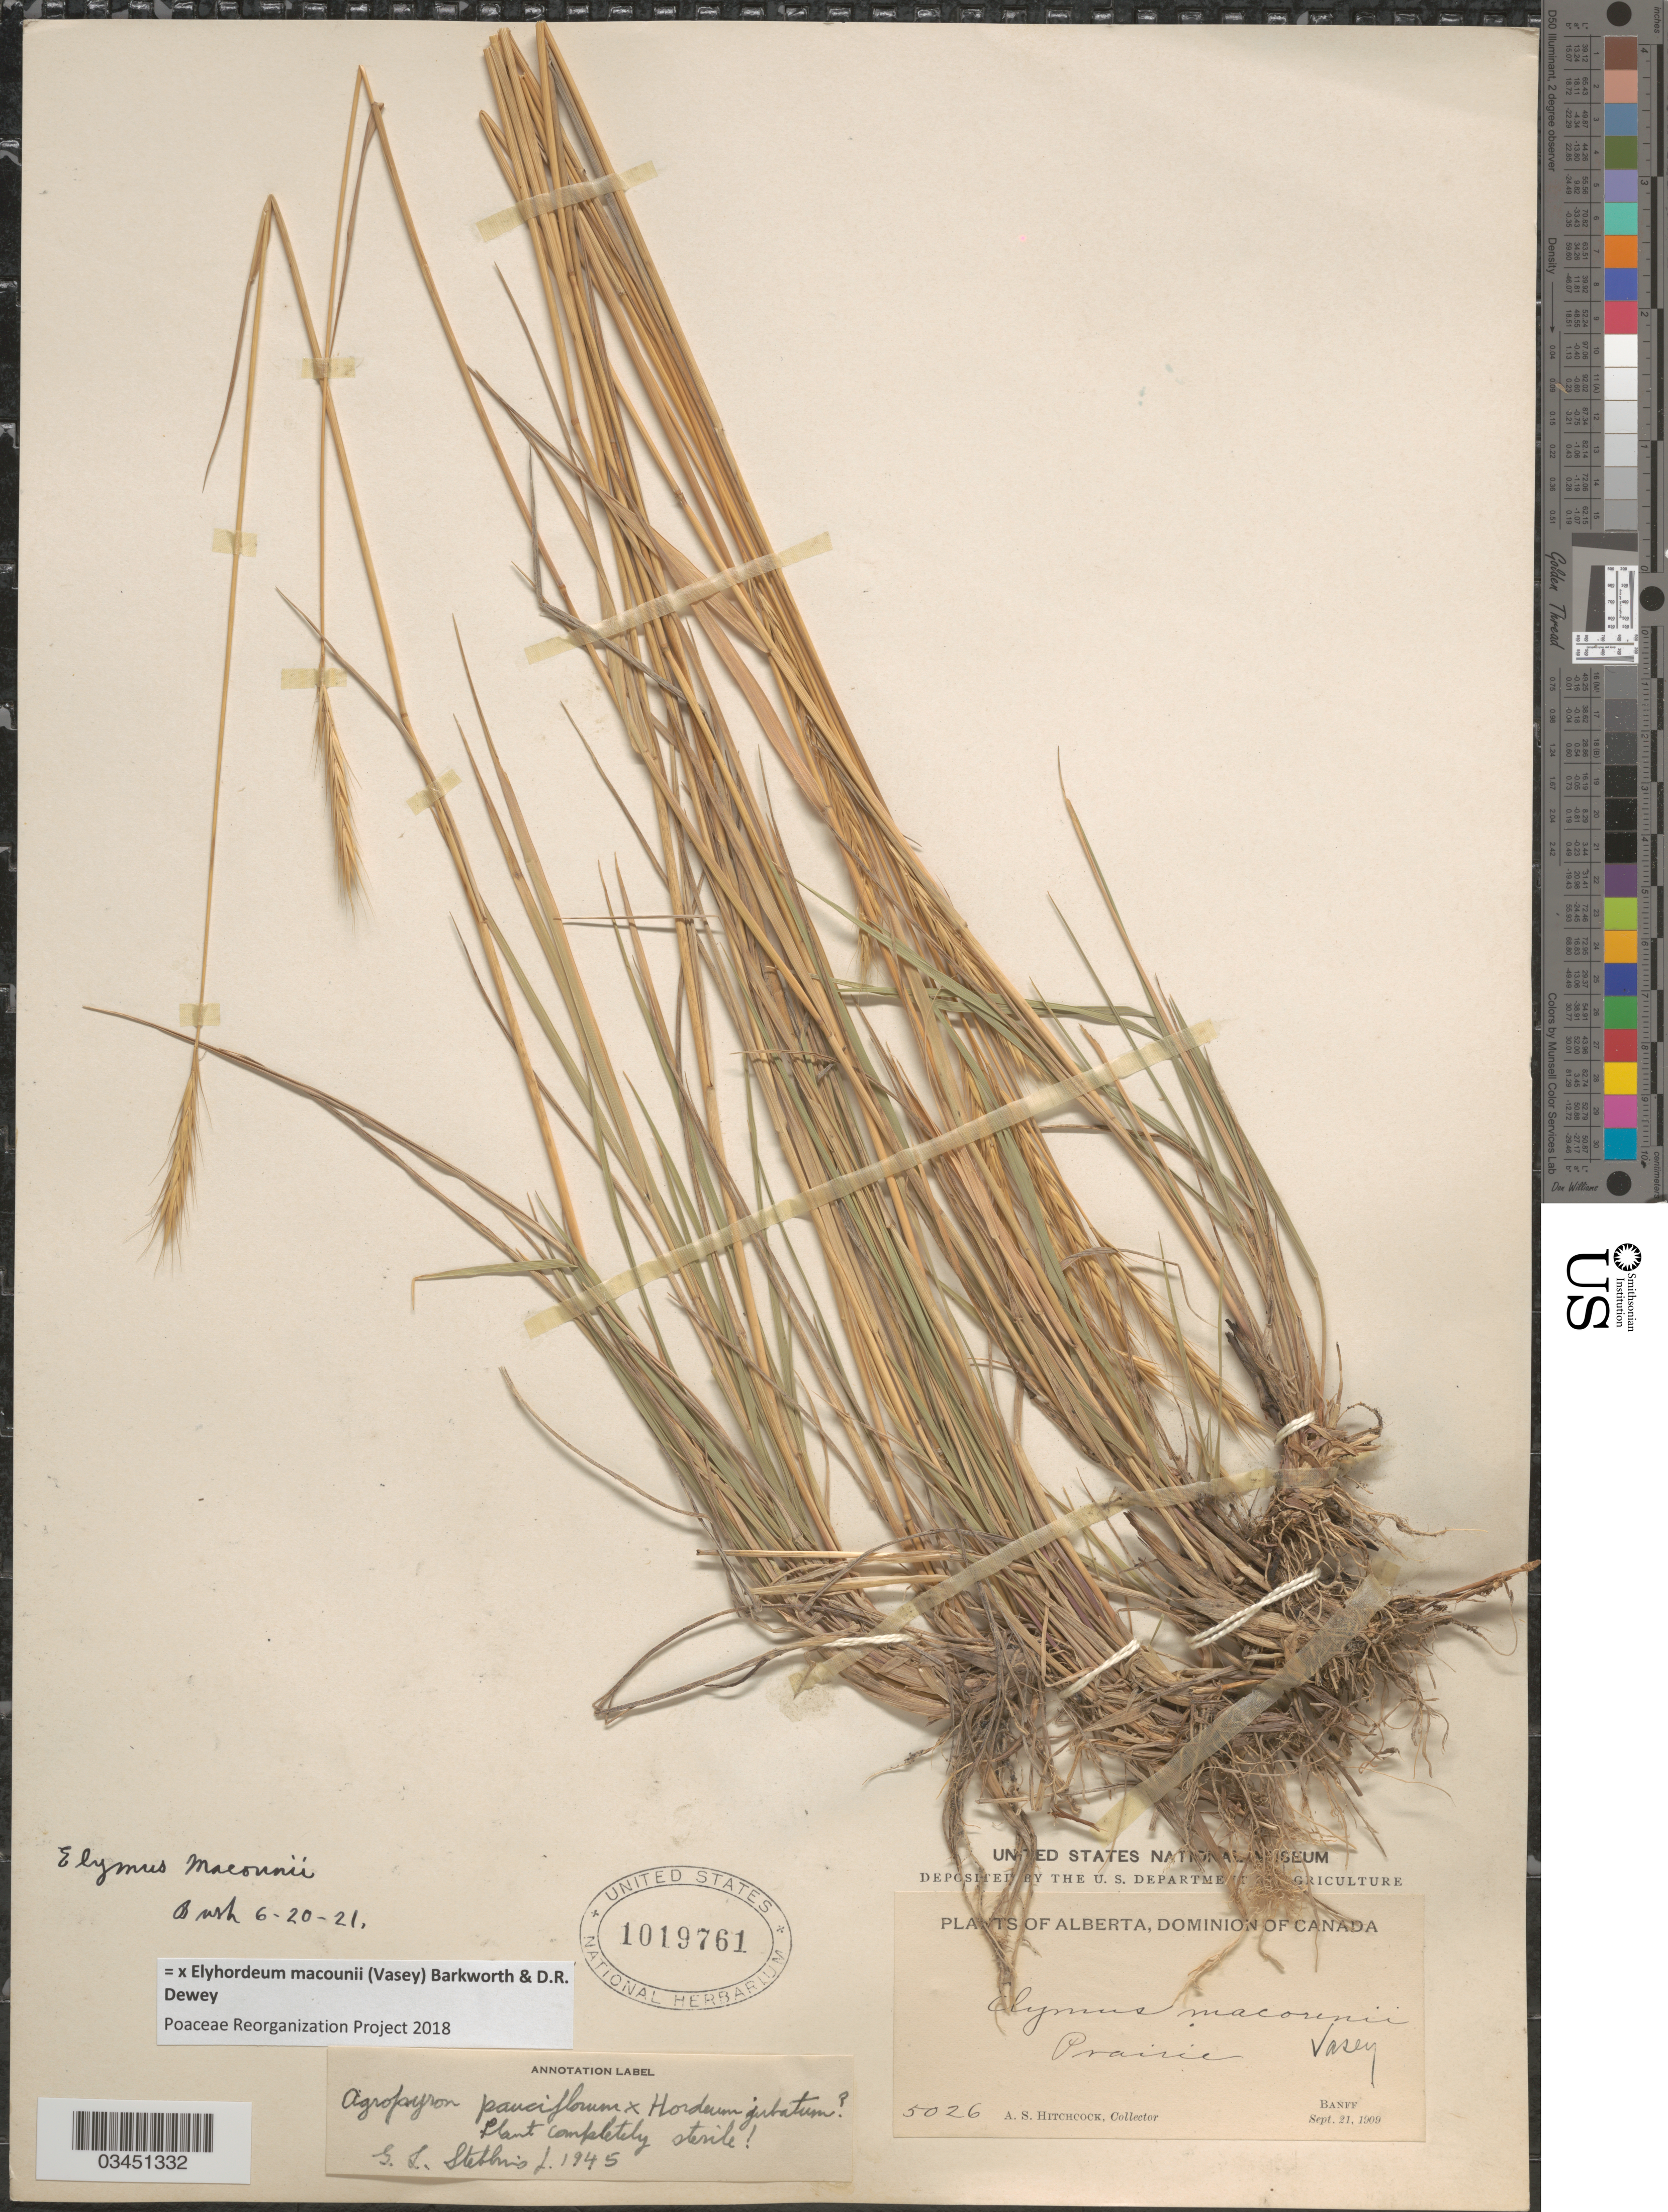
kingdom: Plantae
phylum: Tracheophyta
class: Liliopsida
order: Poales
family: Poaceae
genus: Elyhordeum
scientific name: x Elyhordeum macounii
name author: (Vasey) Barkworth & Dewey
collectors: A. S. Hitchcock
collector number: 5026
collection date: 1909-09-21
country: Canada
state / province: Alberta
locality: Dominion of Canada. Prairie. Banff.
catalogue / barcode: US 1019761